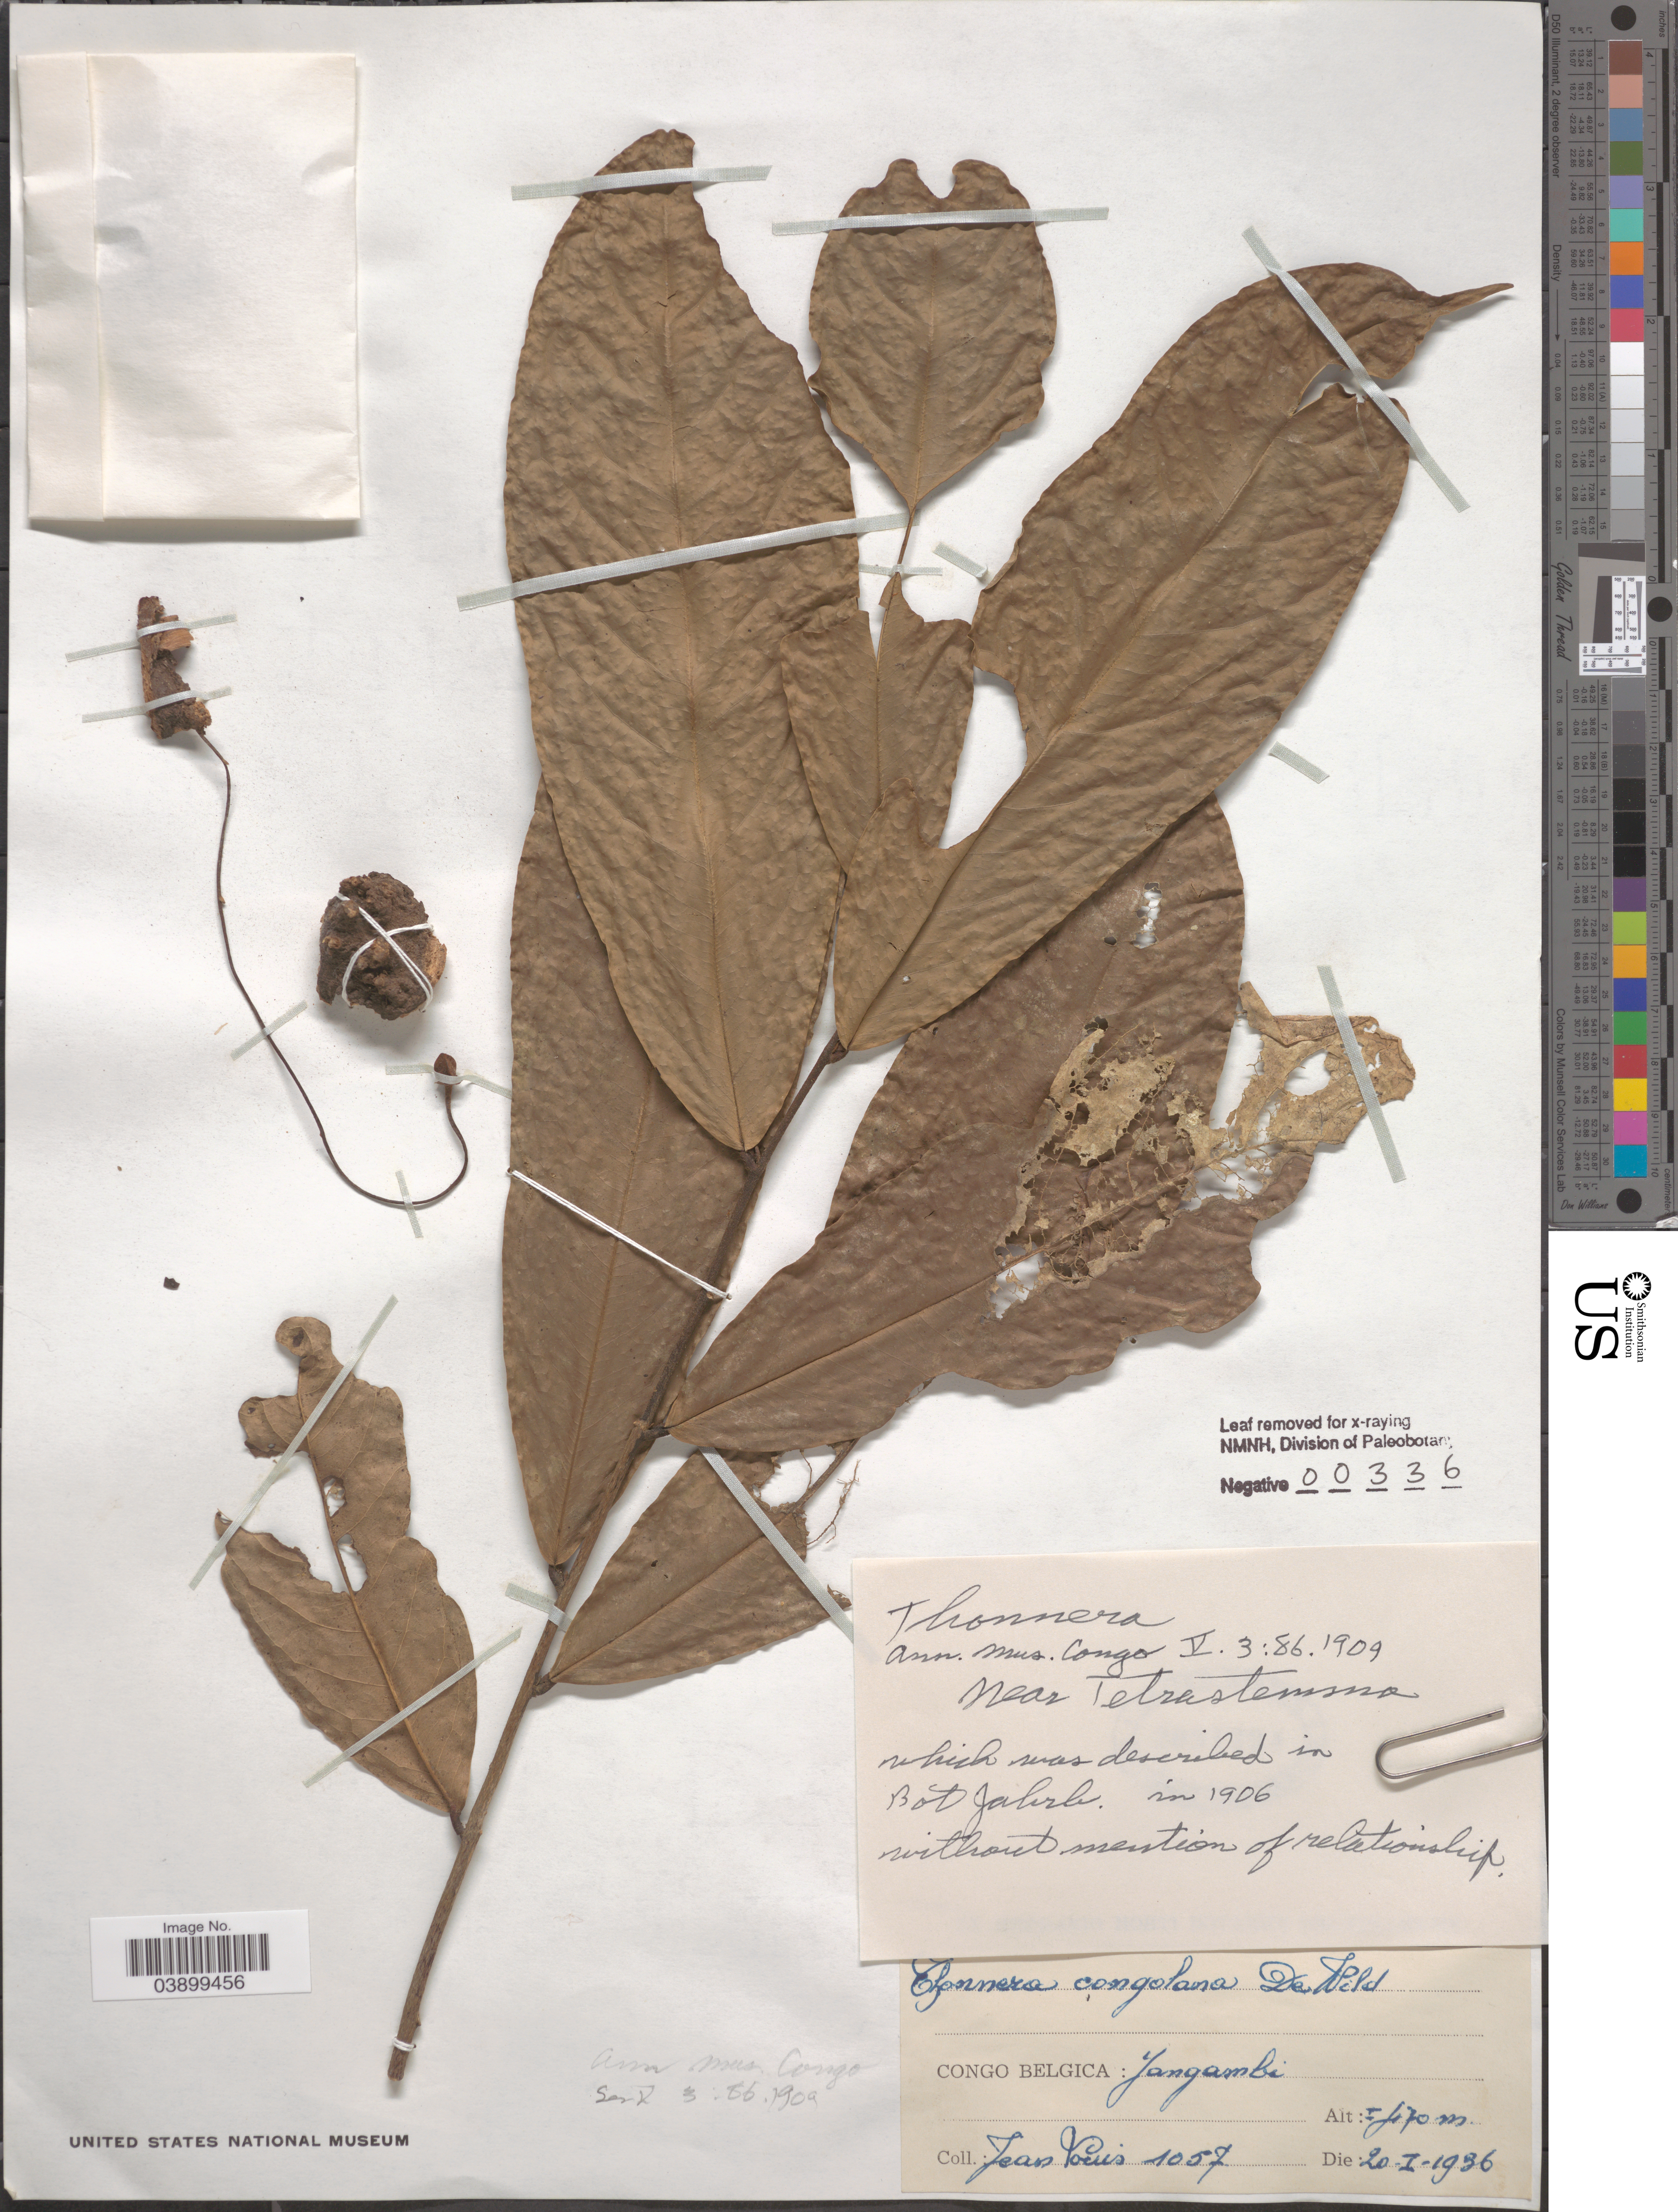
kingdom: Plantae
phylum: Tracheophyta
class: Magnoliopsida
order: Magnoliales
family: Annonaceae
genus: Uvariopsis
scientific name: Uvariopsis congolana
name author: (De Wild.) R.E. Fr.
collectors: J. Louis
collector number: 1057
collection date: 1936-01-20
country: Congo, Democratic Republic of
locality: Congo Belgica: Yangambi.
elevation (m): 470